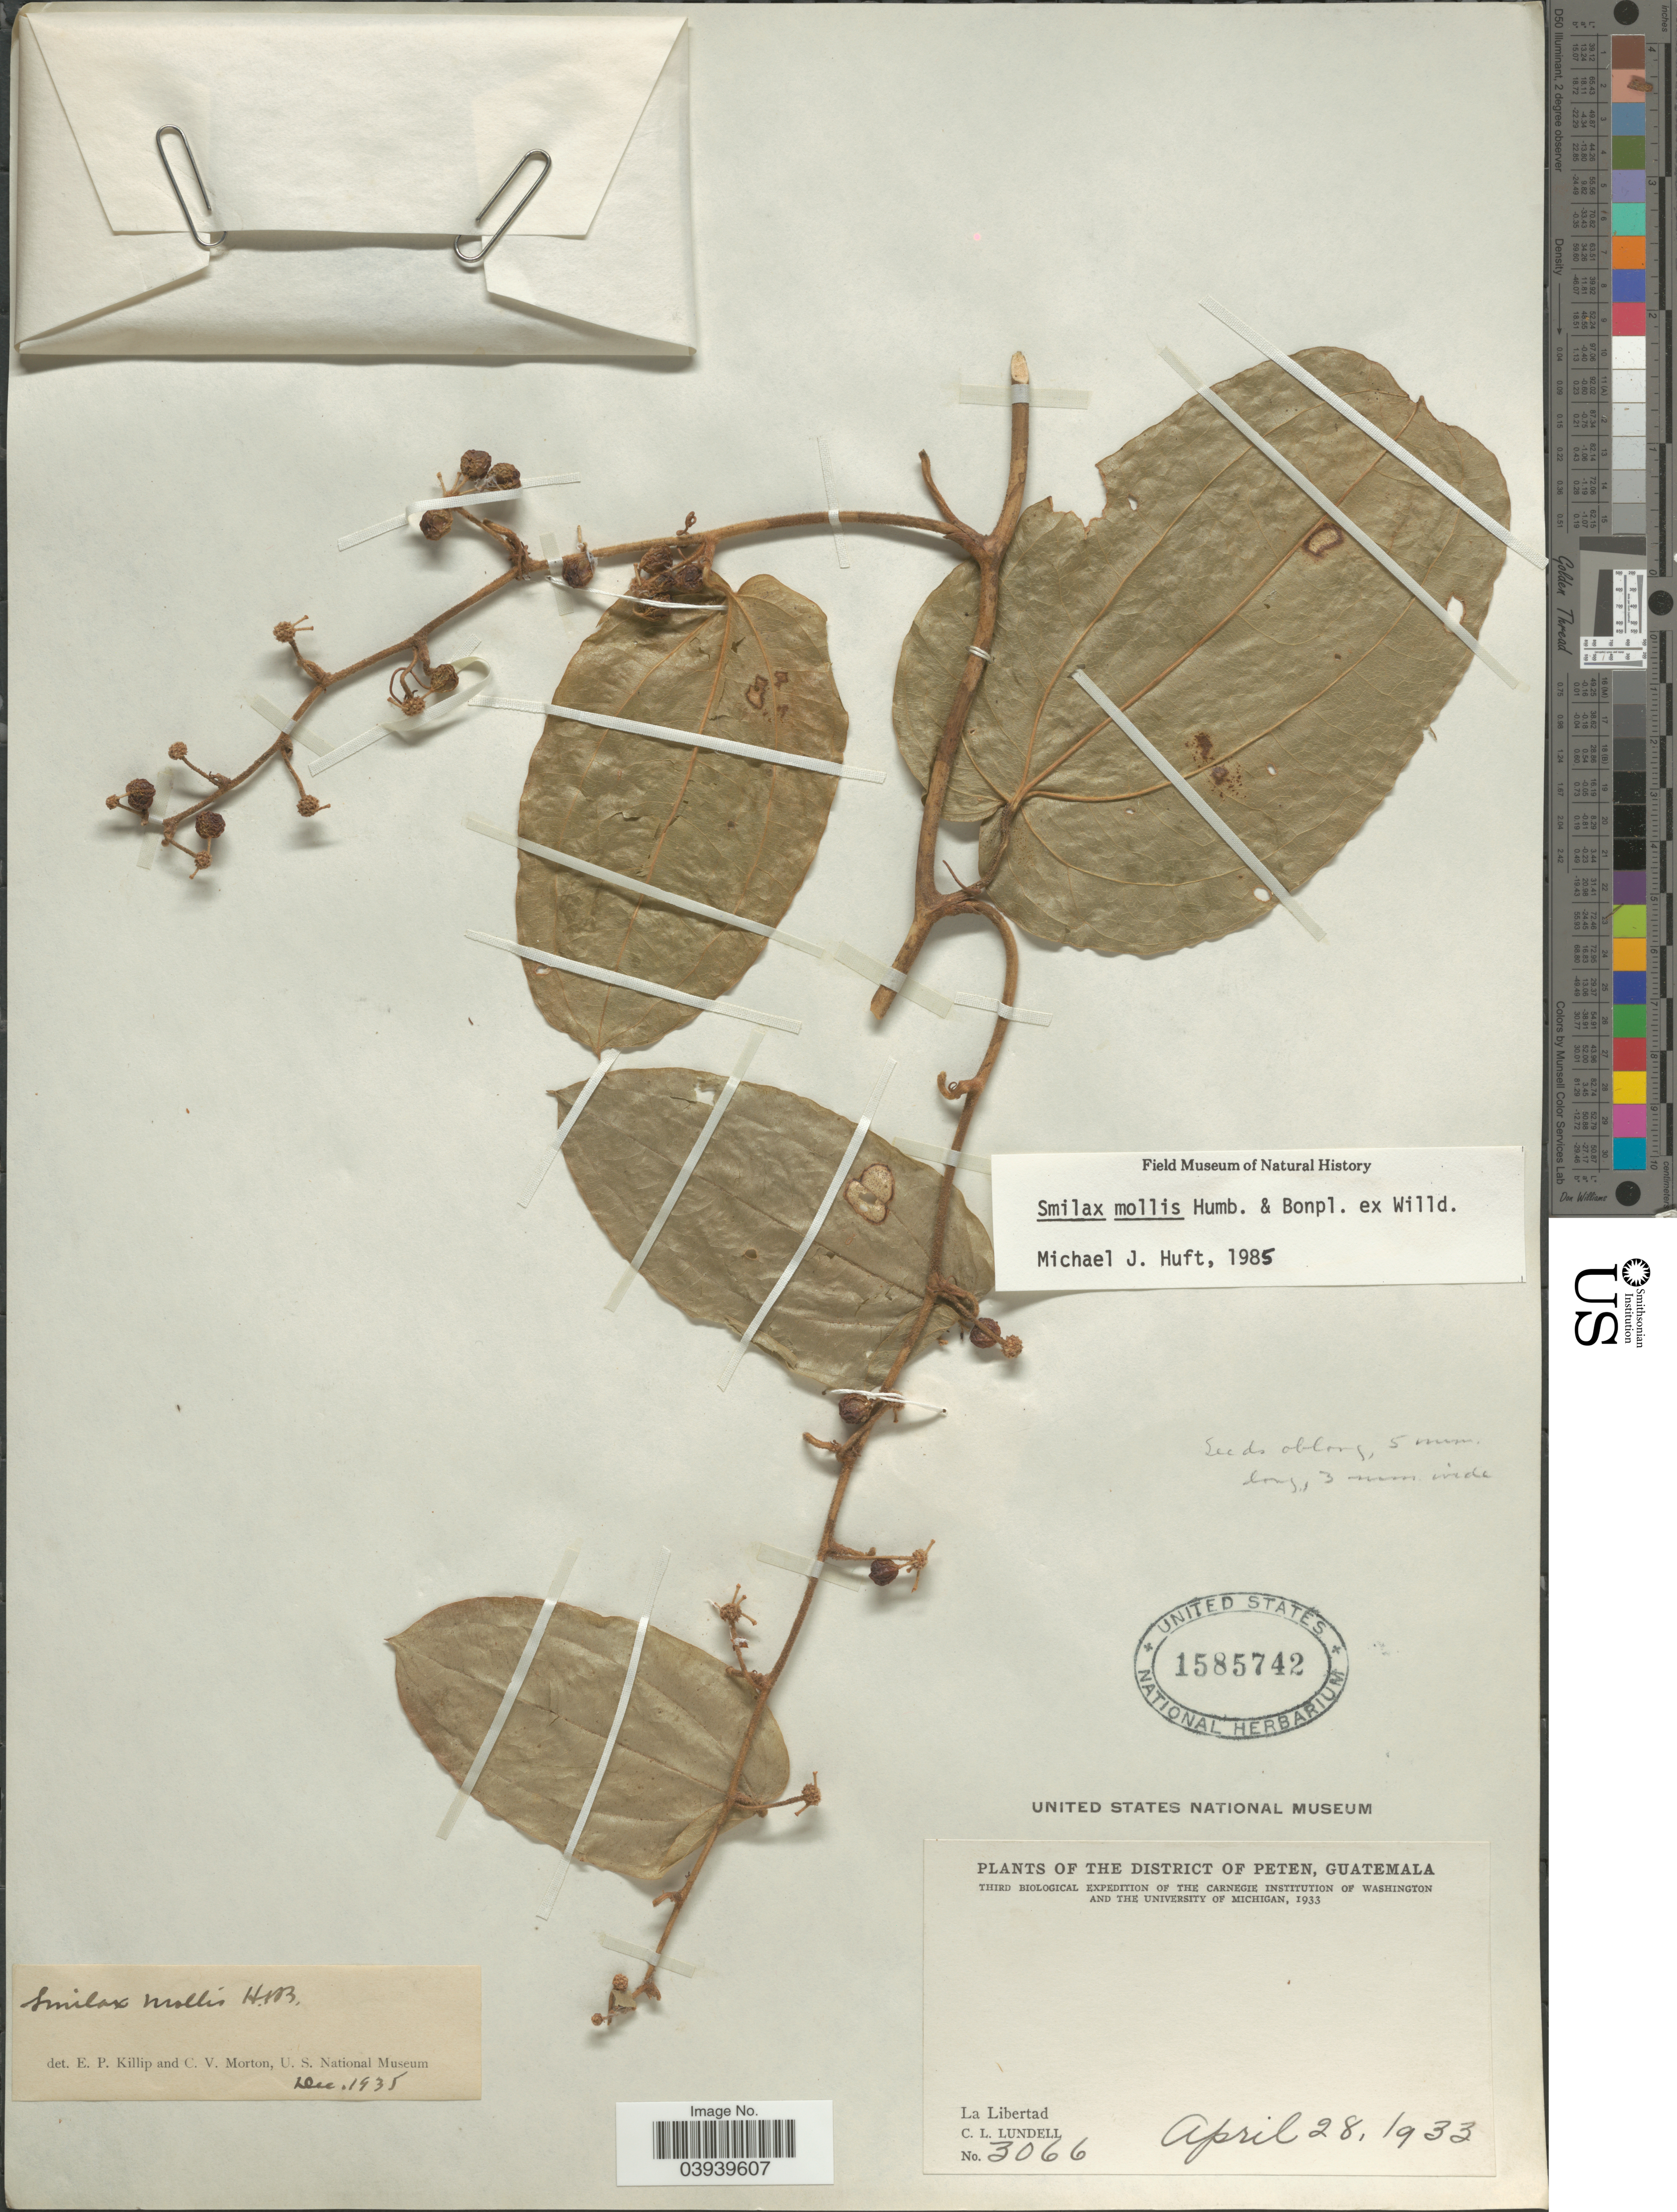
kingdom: Plantae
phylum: Tracheophyta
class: Liliopsida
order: Liliales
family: Smilacaceae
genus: Smilax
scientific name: Smilax mollis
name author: Humb. & Bonpl. ex Willd.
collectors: C. L. Lundell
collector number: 3066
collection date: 1933-04-28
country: Guatemala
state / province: El Peten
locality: District of Peten. La Libertad.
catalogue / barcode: US 1585742